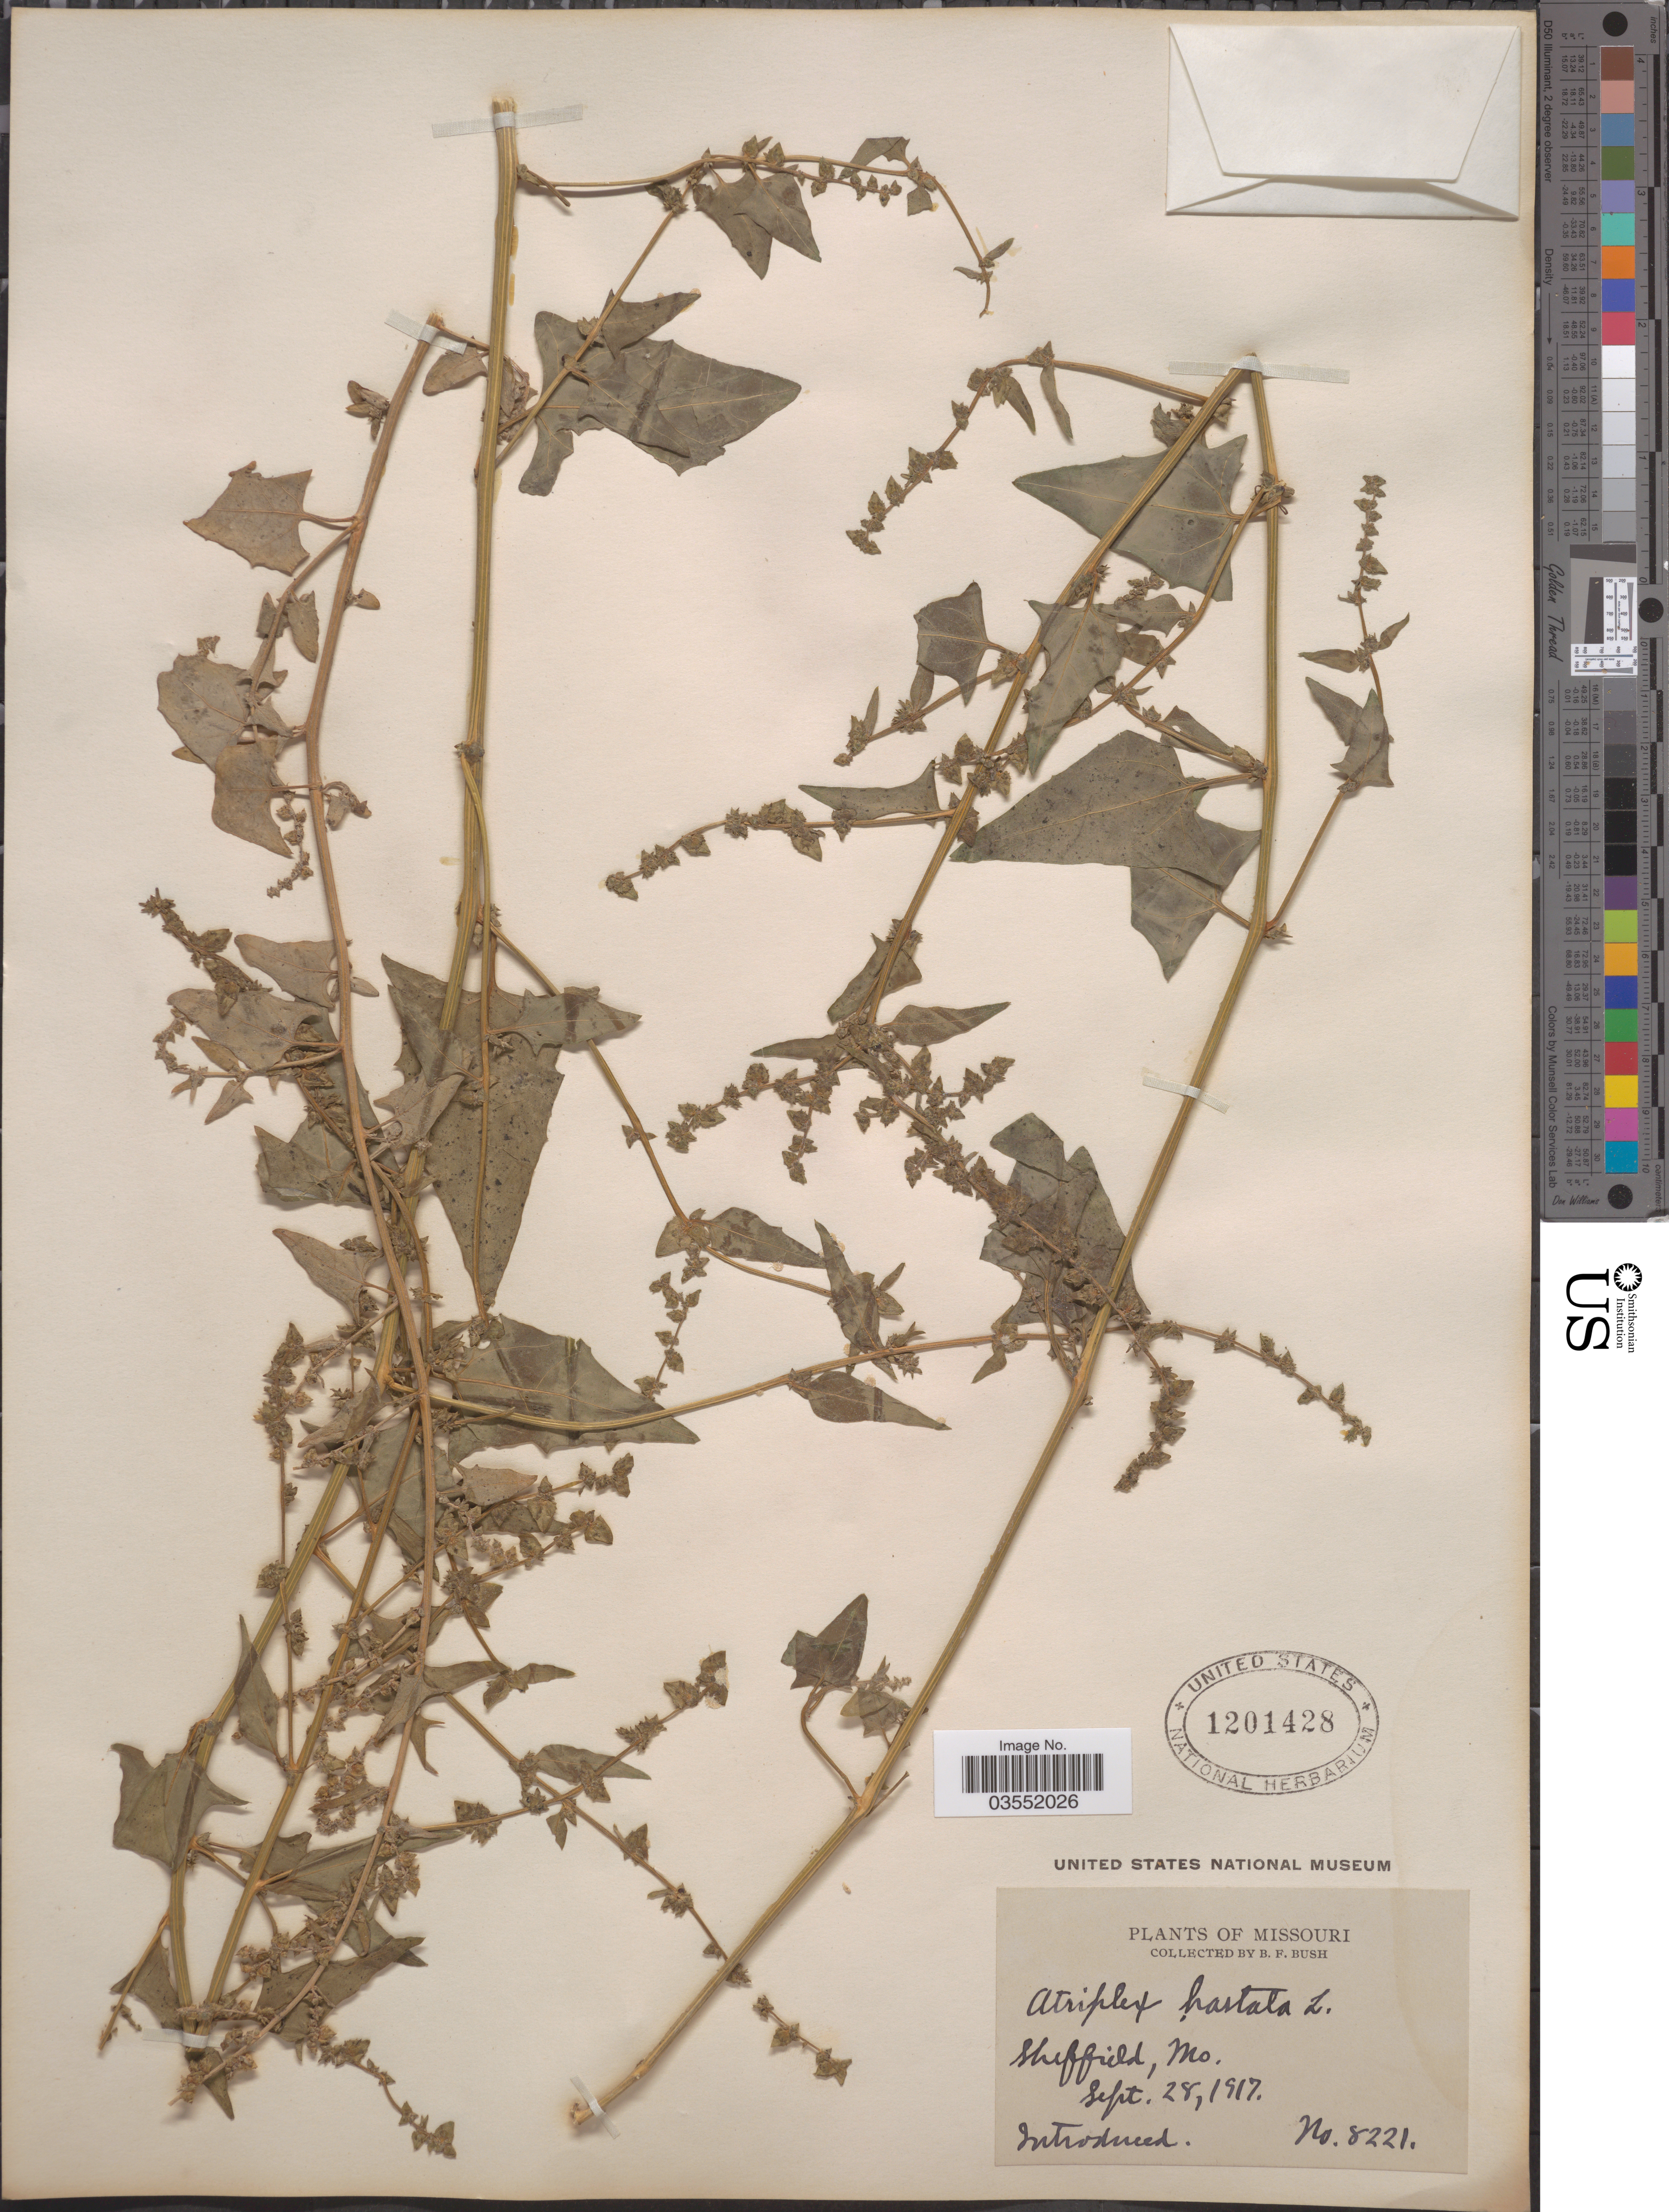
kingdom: Plantae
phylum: Tracheophyta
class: Magnoliopsida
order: Caryophyllales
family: Amaranthaceae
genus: Atriplex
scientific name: Atriplex hastata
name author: L.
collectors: B. F. Bush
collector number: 8221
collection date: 1917-09-28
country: United States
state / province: Missouri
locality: Sheffield.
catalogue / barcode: US 1201428